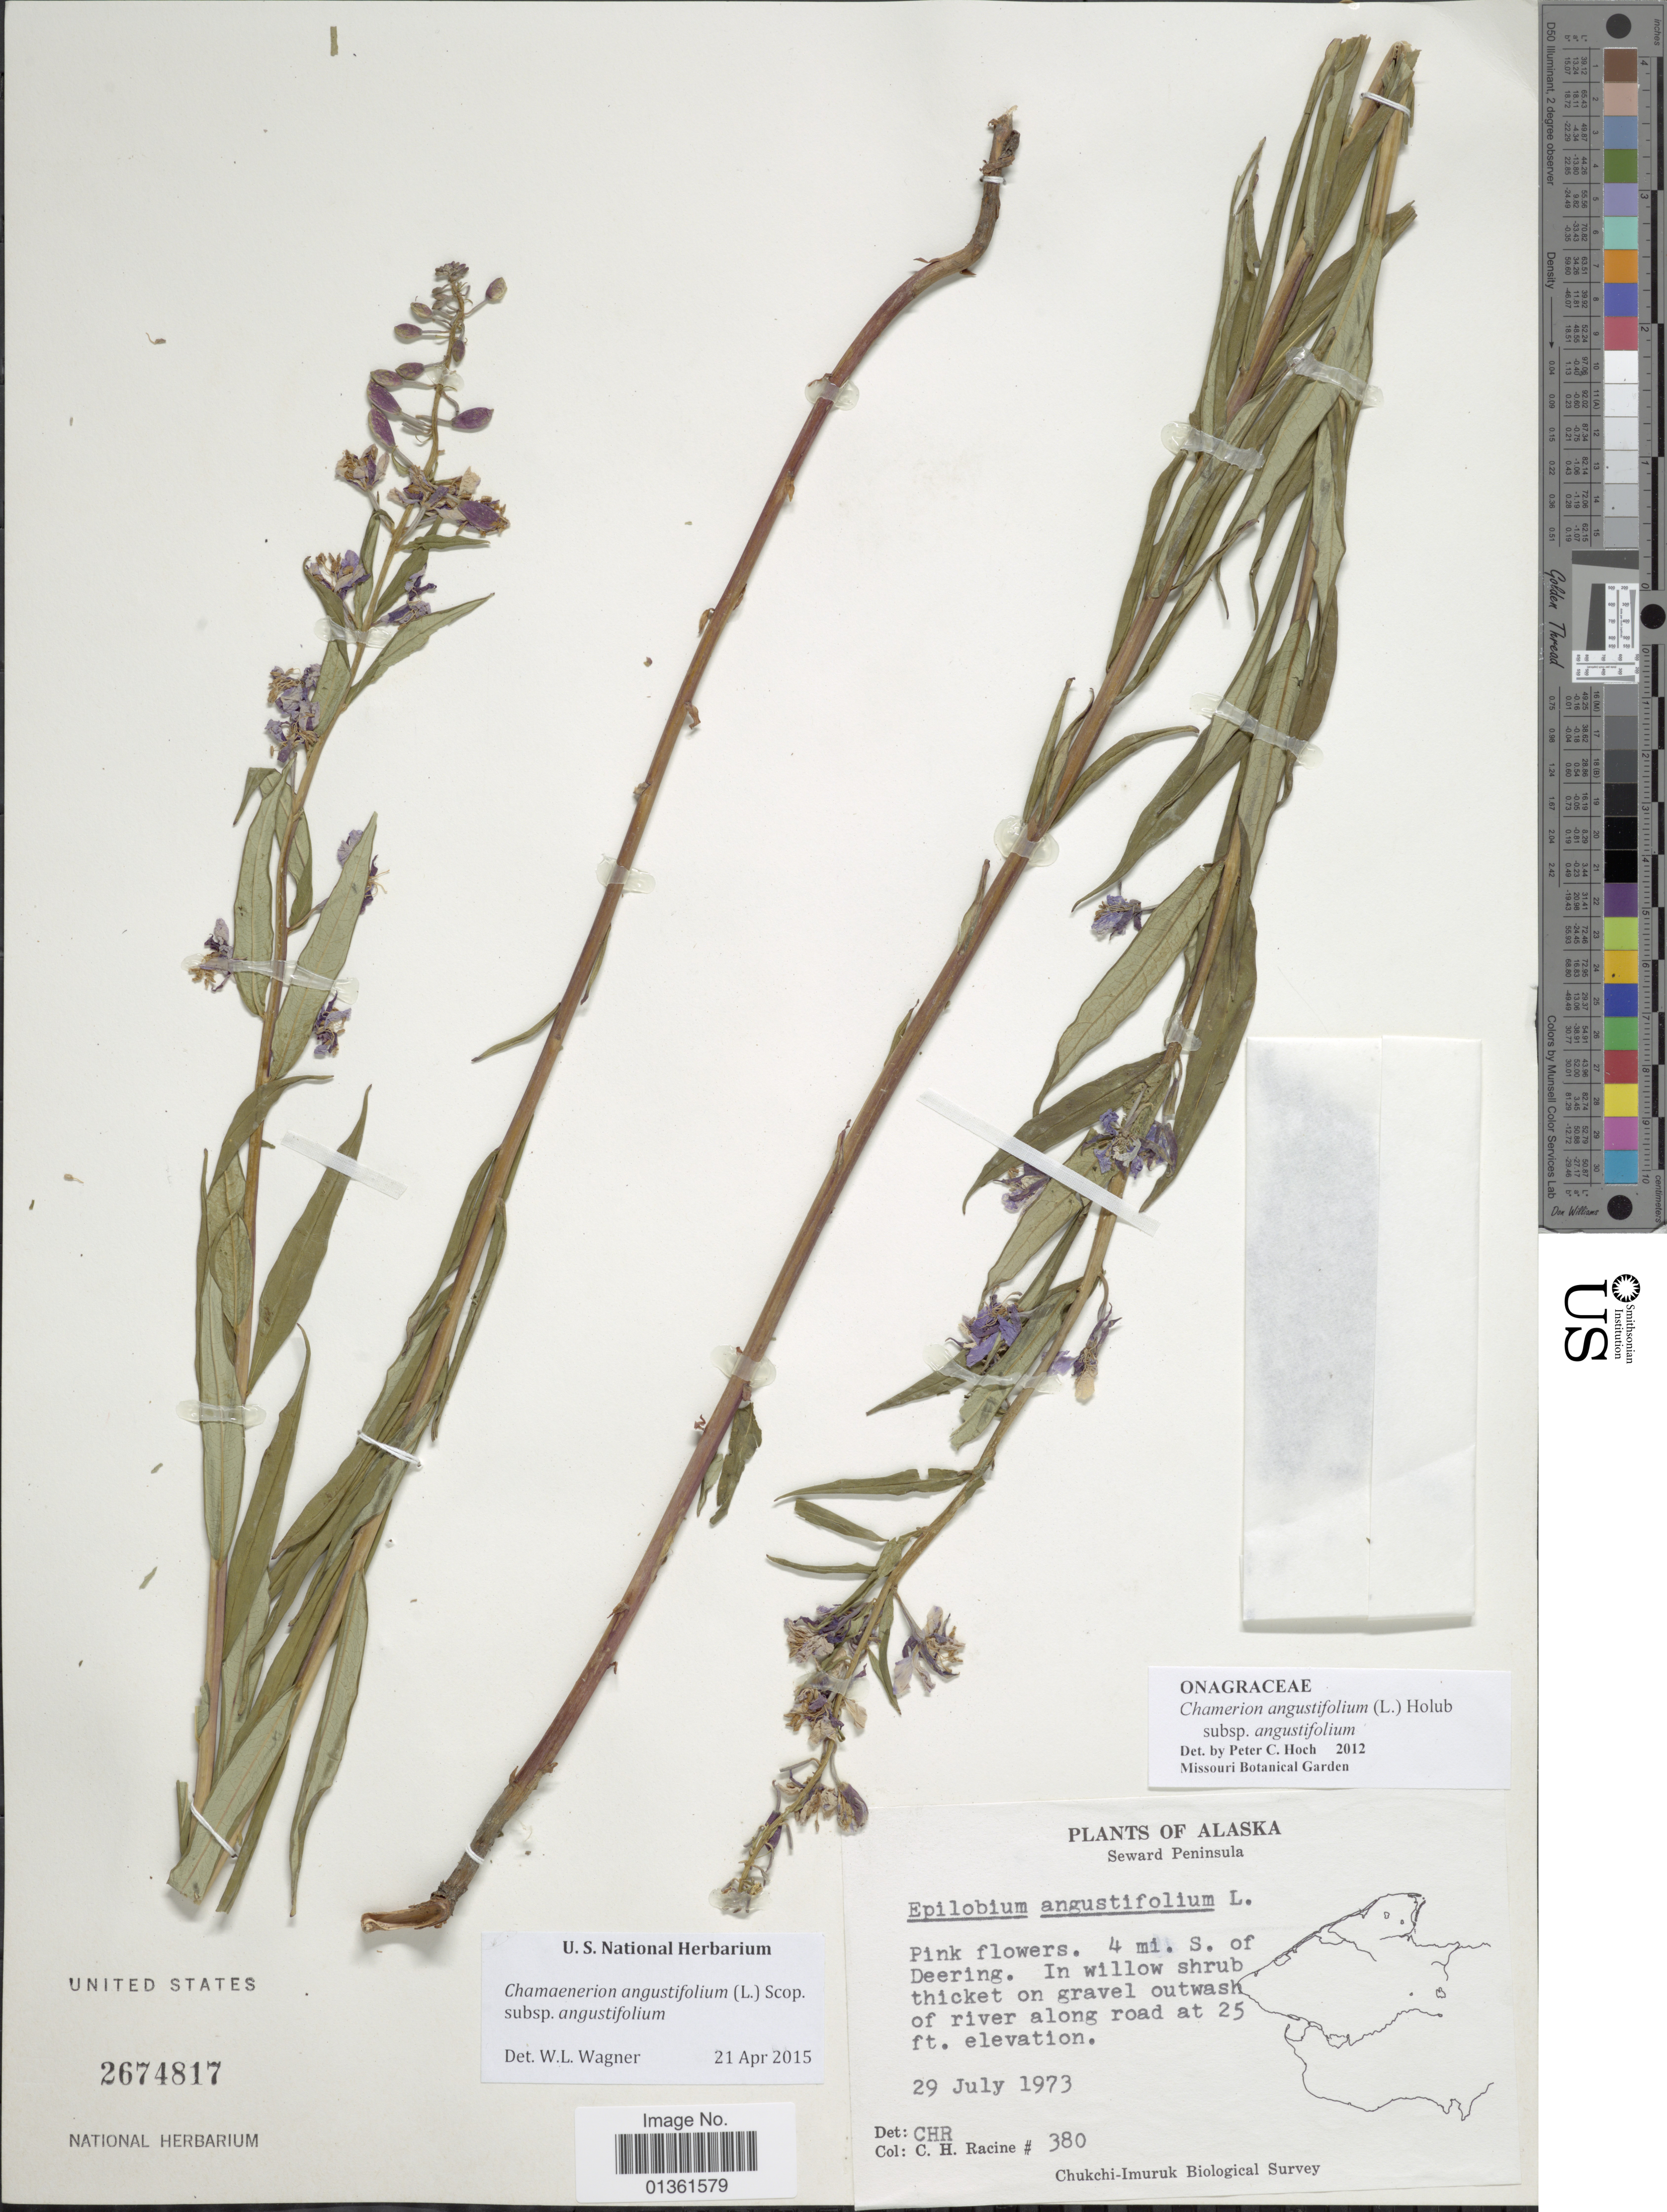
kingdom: Plantae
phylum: Tracheophyta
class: Magnoliopsida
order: Myrtales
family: Onagraceae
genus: Chamaenerion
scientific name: Chamaenerion angustifolium subsp. angustifolium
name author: (L.) Scop.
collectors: C. Racine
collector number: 380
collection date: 1973-07-29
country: United States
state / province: Alaska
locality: Seward Peninsula. 4 mi. S. of Deering.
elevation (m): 8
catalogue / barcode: US 2674817